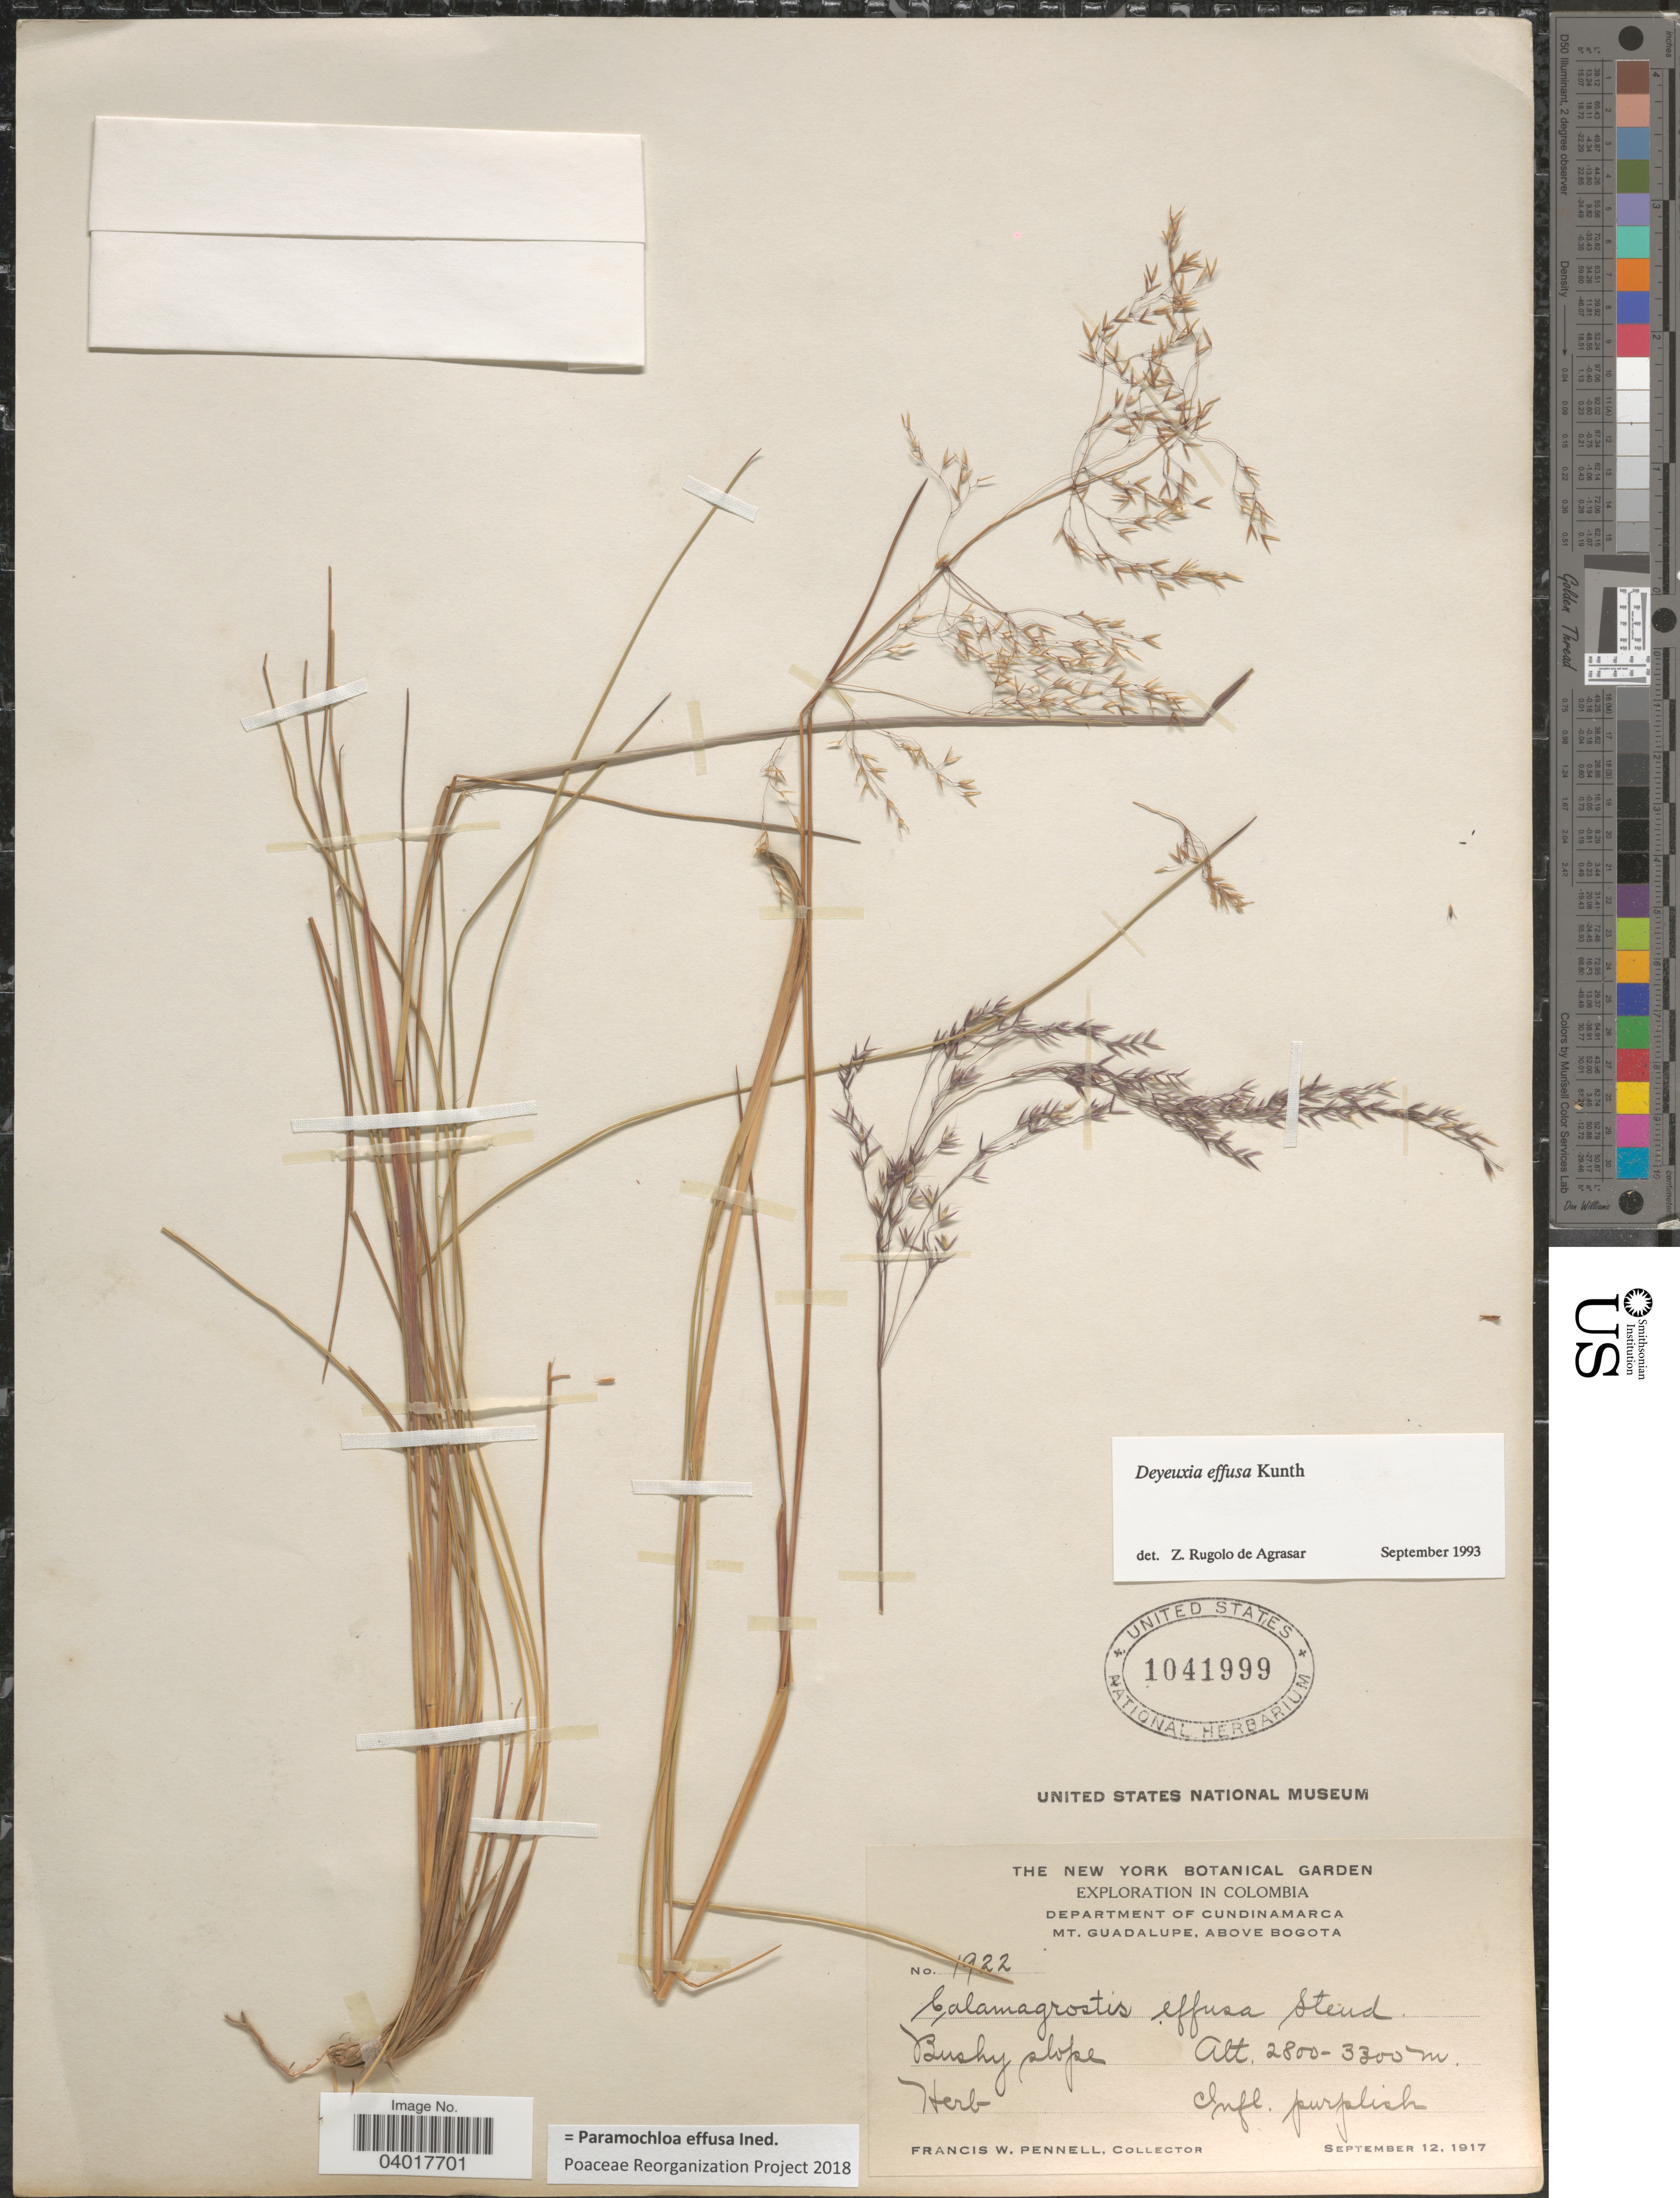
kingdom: Plantae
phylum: Tracheophyta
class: Liliopsida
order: Poales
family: Poaceae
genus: Paramochloa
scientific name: Paramochloa effusa ined.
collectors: F. W. Pennell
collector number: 1922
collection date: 1917-09-12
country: Colombia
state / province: Cundinamarca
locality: Department of Cundinamarca. Mt. Guadalupe, above Bogota.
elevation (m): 2800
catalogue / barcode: US 1041999